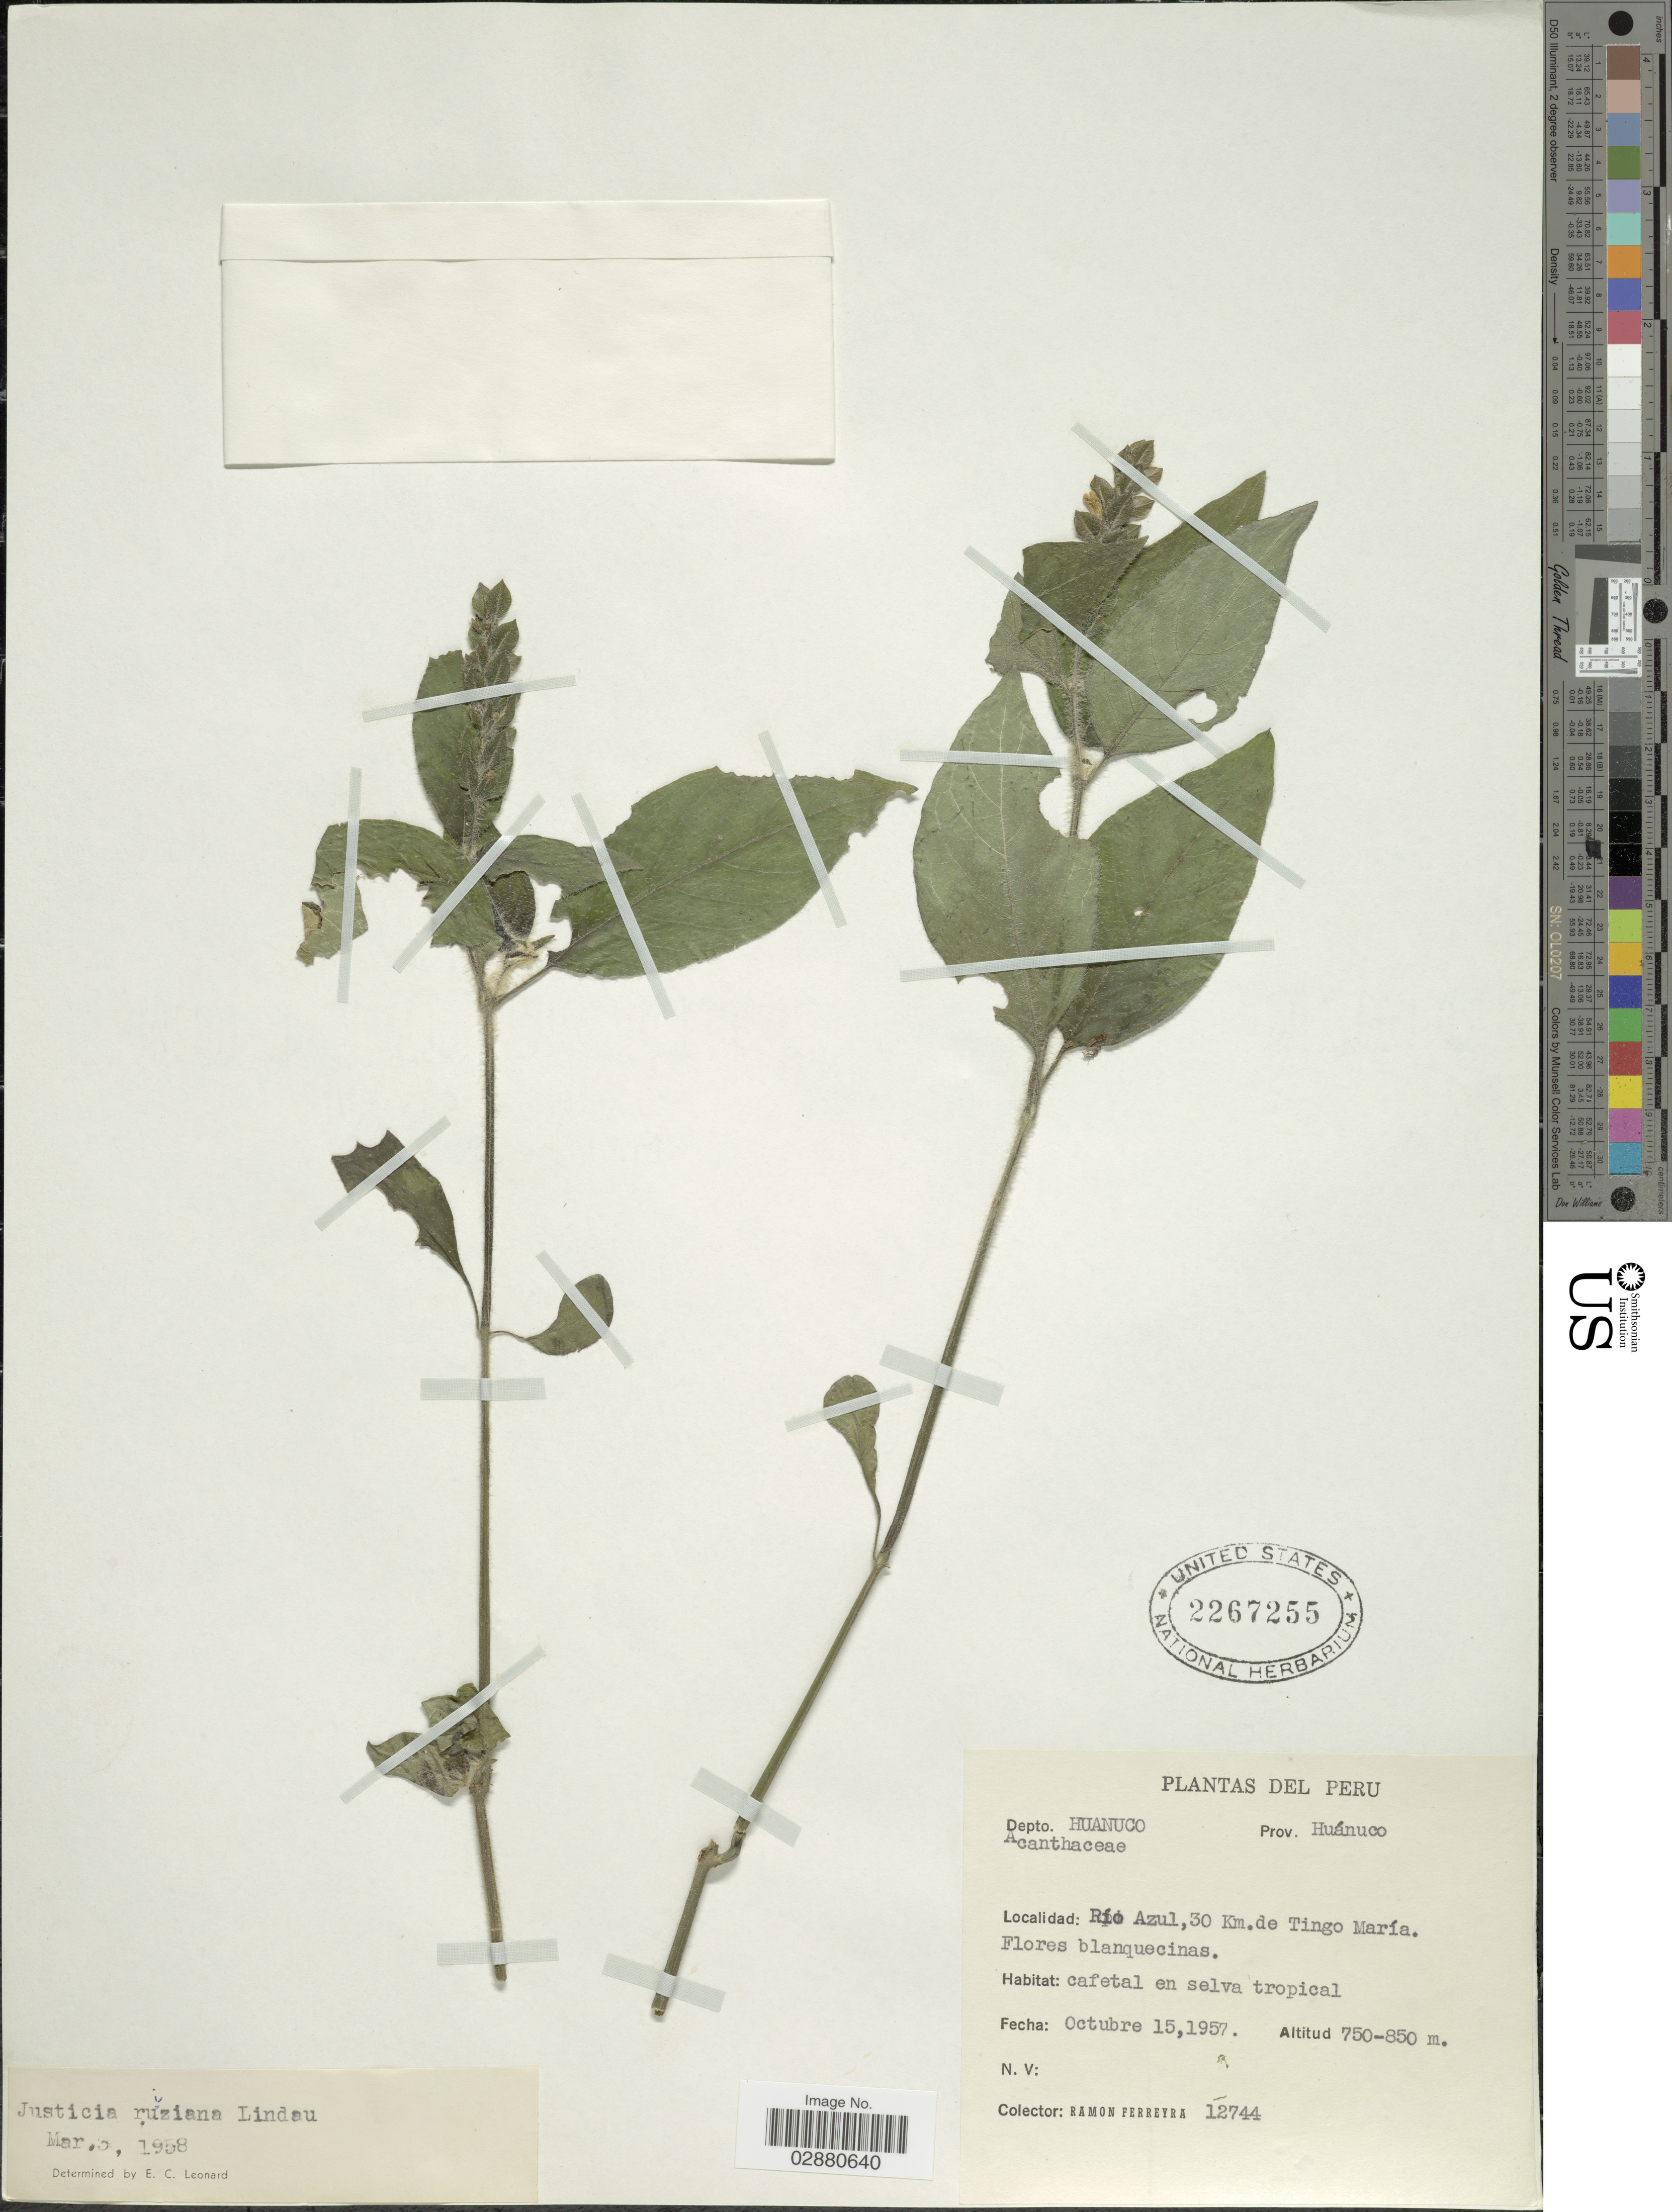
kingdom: Plantae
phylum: Tracheophyta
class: Magnoliopsida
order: Lamiales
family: Acanthaceae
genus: Justicia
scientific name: Justicia ruiziana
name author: Lindau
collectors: R. A. Ferreyra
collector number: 12744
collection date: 1957-10-15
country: Peru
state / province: Huánuco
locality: Depto. Huanuco. Río Azul, 30 Km. de Tingo María.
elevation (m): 750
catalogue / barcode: US 2267255